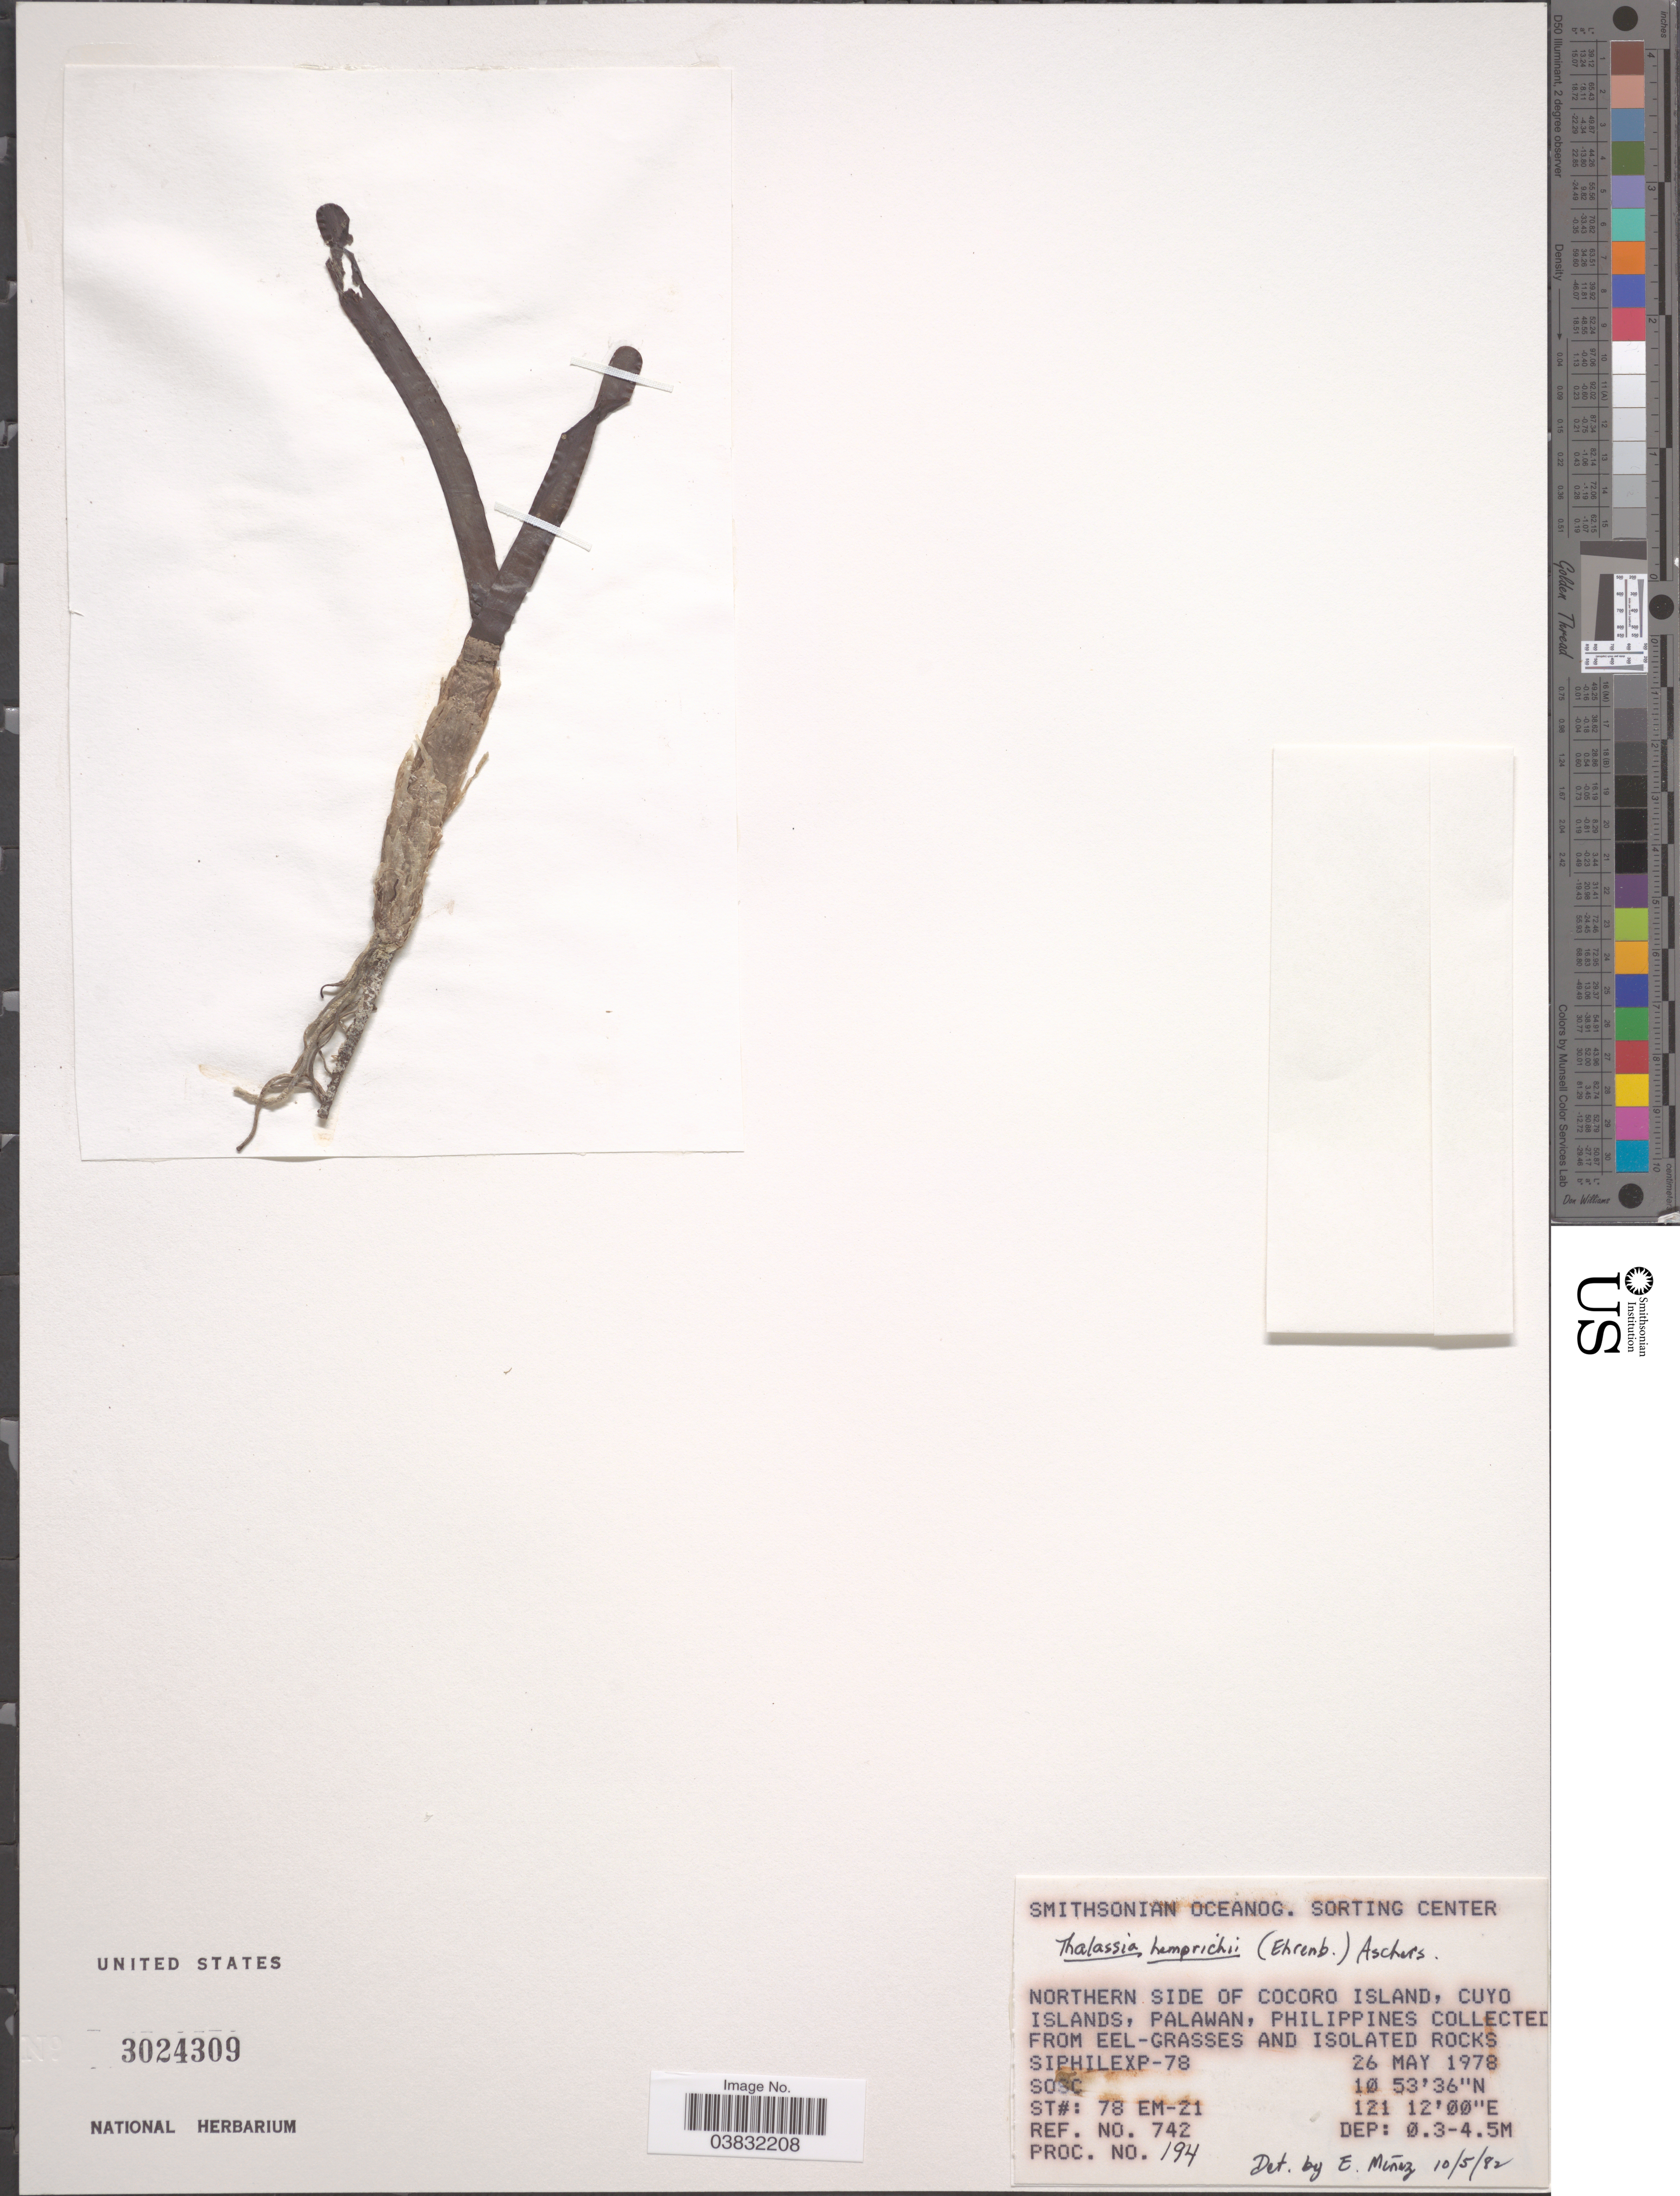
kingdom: Plantae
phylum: Tracheophyta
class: Liliopsida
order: Alismatales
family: Hydrocharitaceae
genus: Thalassia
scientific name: Thalassia hemprichii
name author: Asch.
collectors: SOSC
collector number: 742/194 ?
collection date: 1978-05-26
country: Philippines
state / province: Mimaropa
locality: Northern side of Cocoro Island, Cuyo Islands, Palawan.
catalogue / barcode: US 3024309